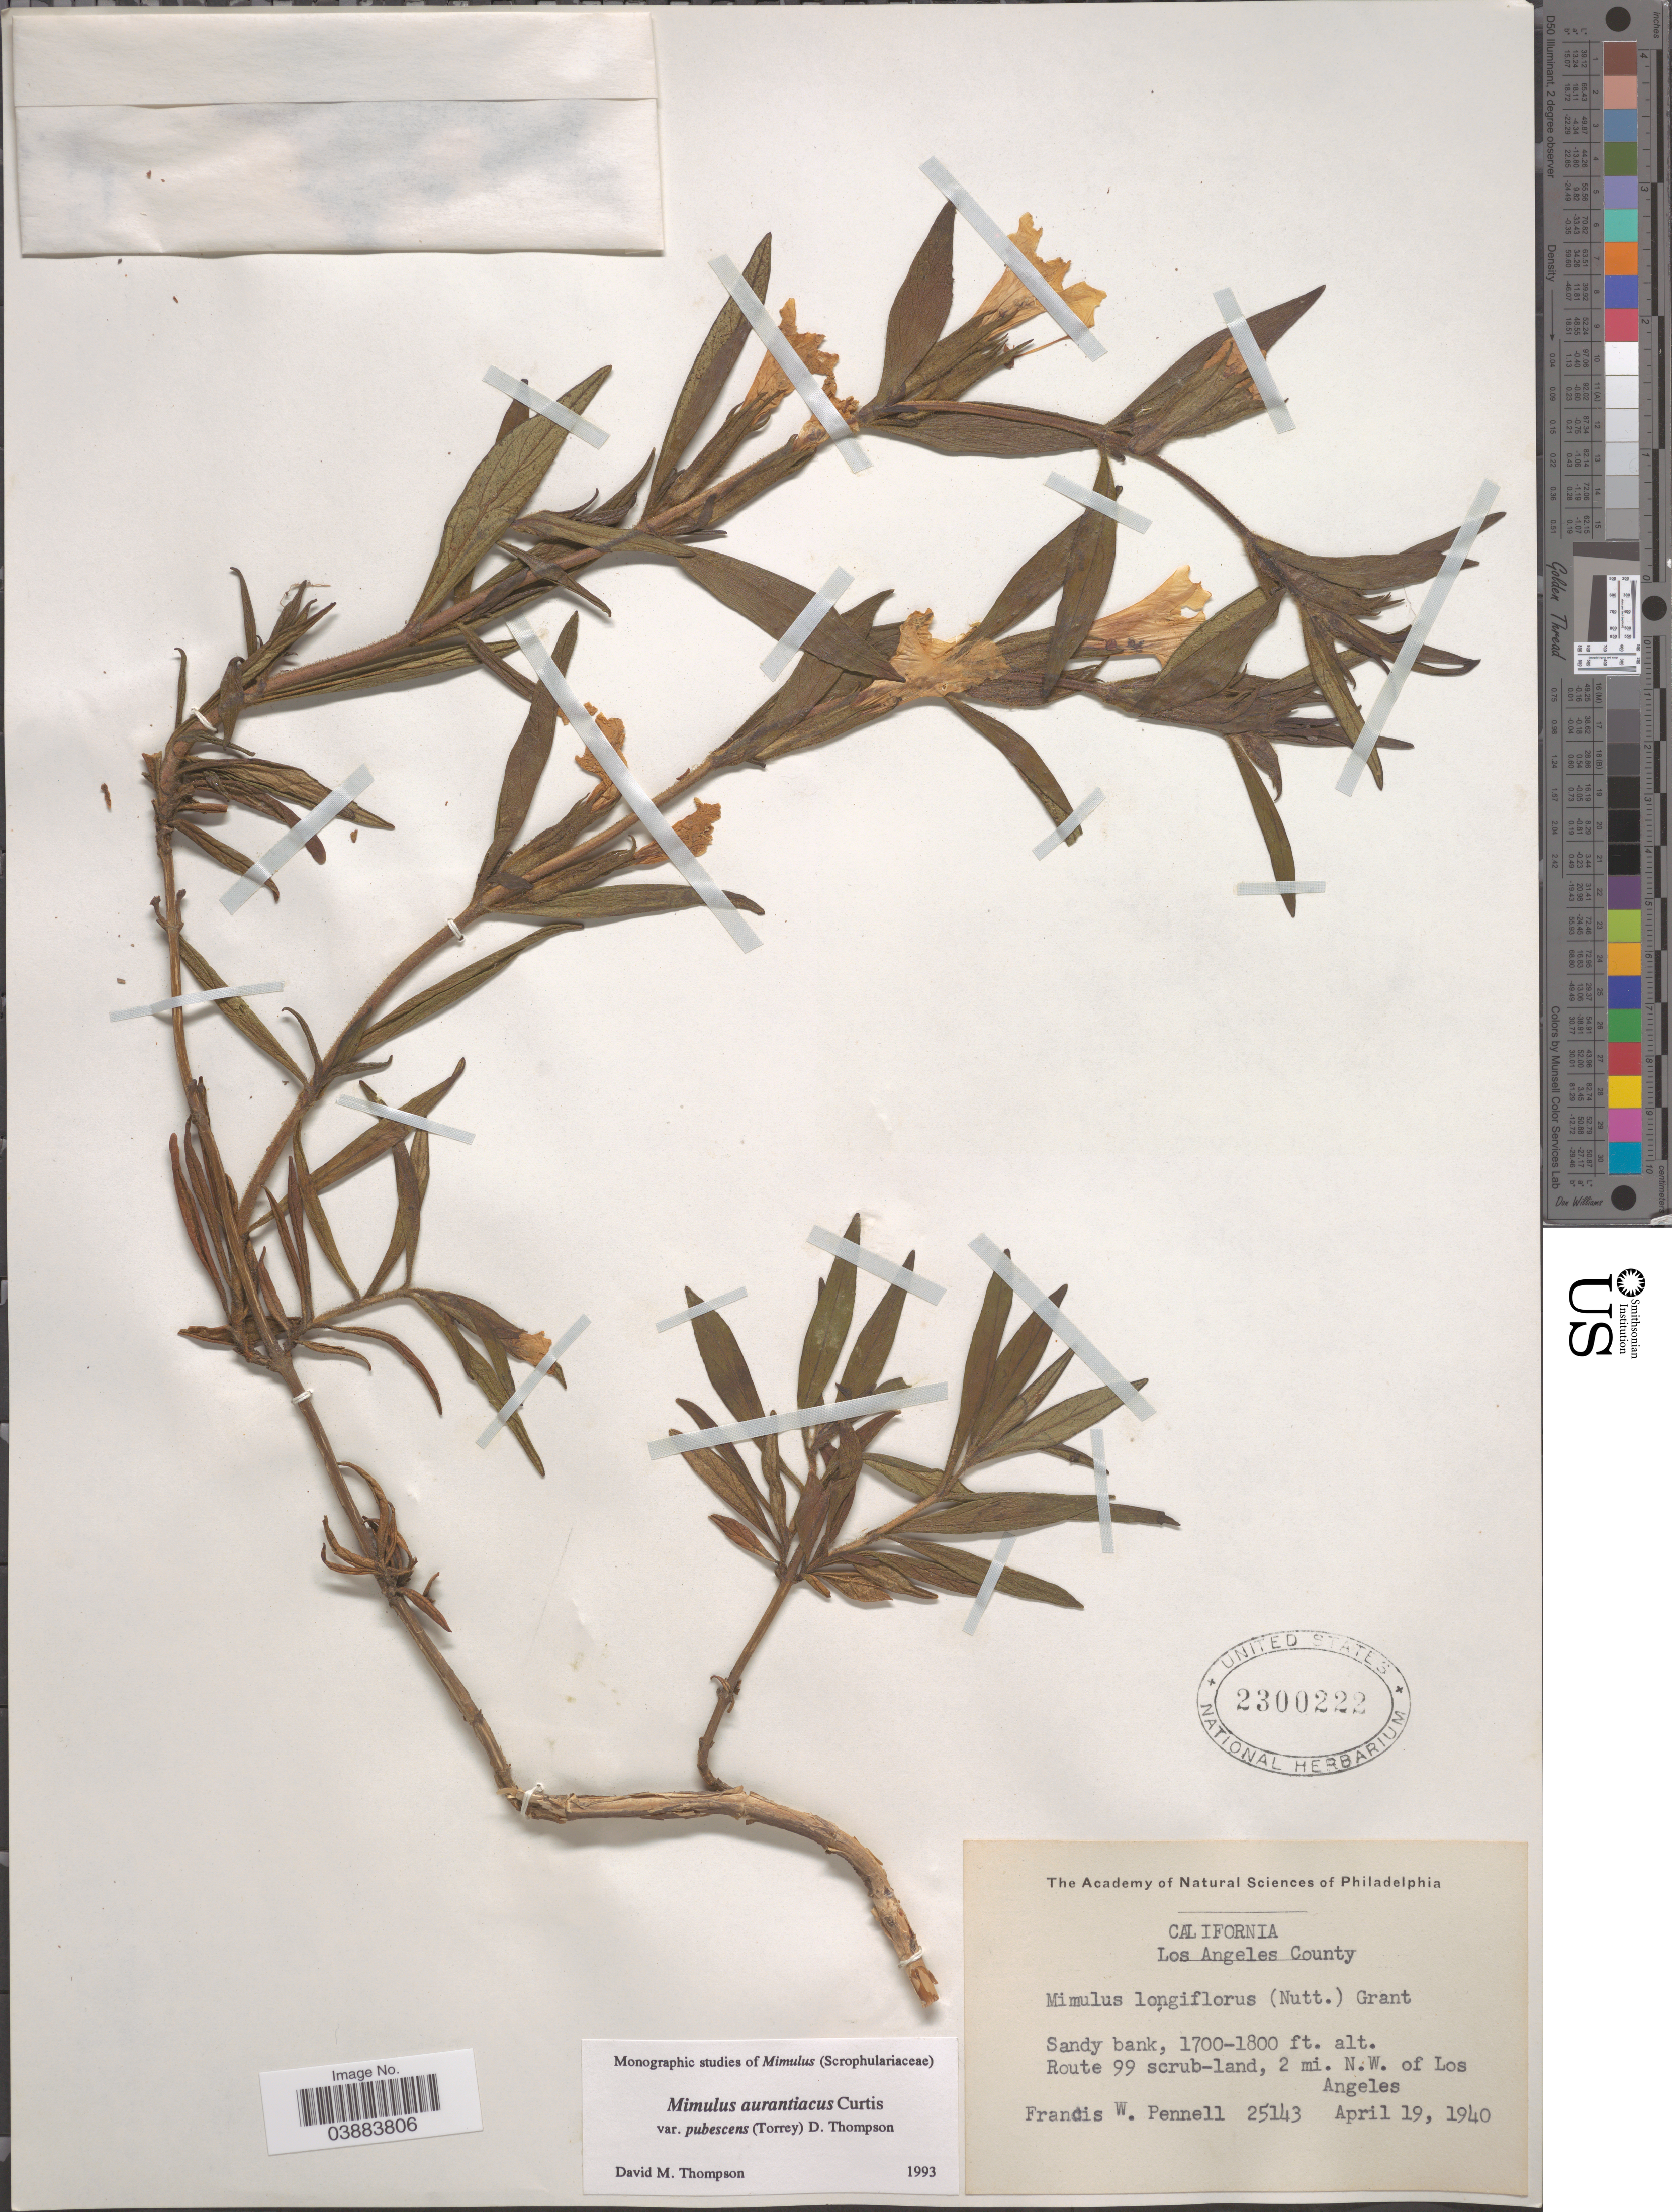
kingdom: Plantae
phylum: Tracheophyta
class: Magnoliopsida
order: Lamiales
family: Phrymaceae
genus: Diplacus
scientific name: Diplacus aurantiacus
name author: (Curtis) Jeps.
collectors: F. W. Pennell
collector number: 25143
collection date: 1940-04-19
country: United States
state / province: California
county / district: Los Angeles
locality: Los Angels County. Route 99, 2 mi. N.W. of Los Angeles.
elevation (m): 518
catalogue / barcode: US 2300222